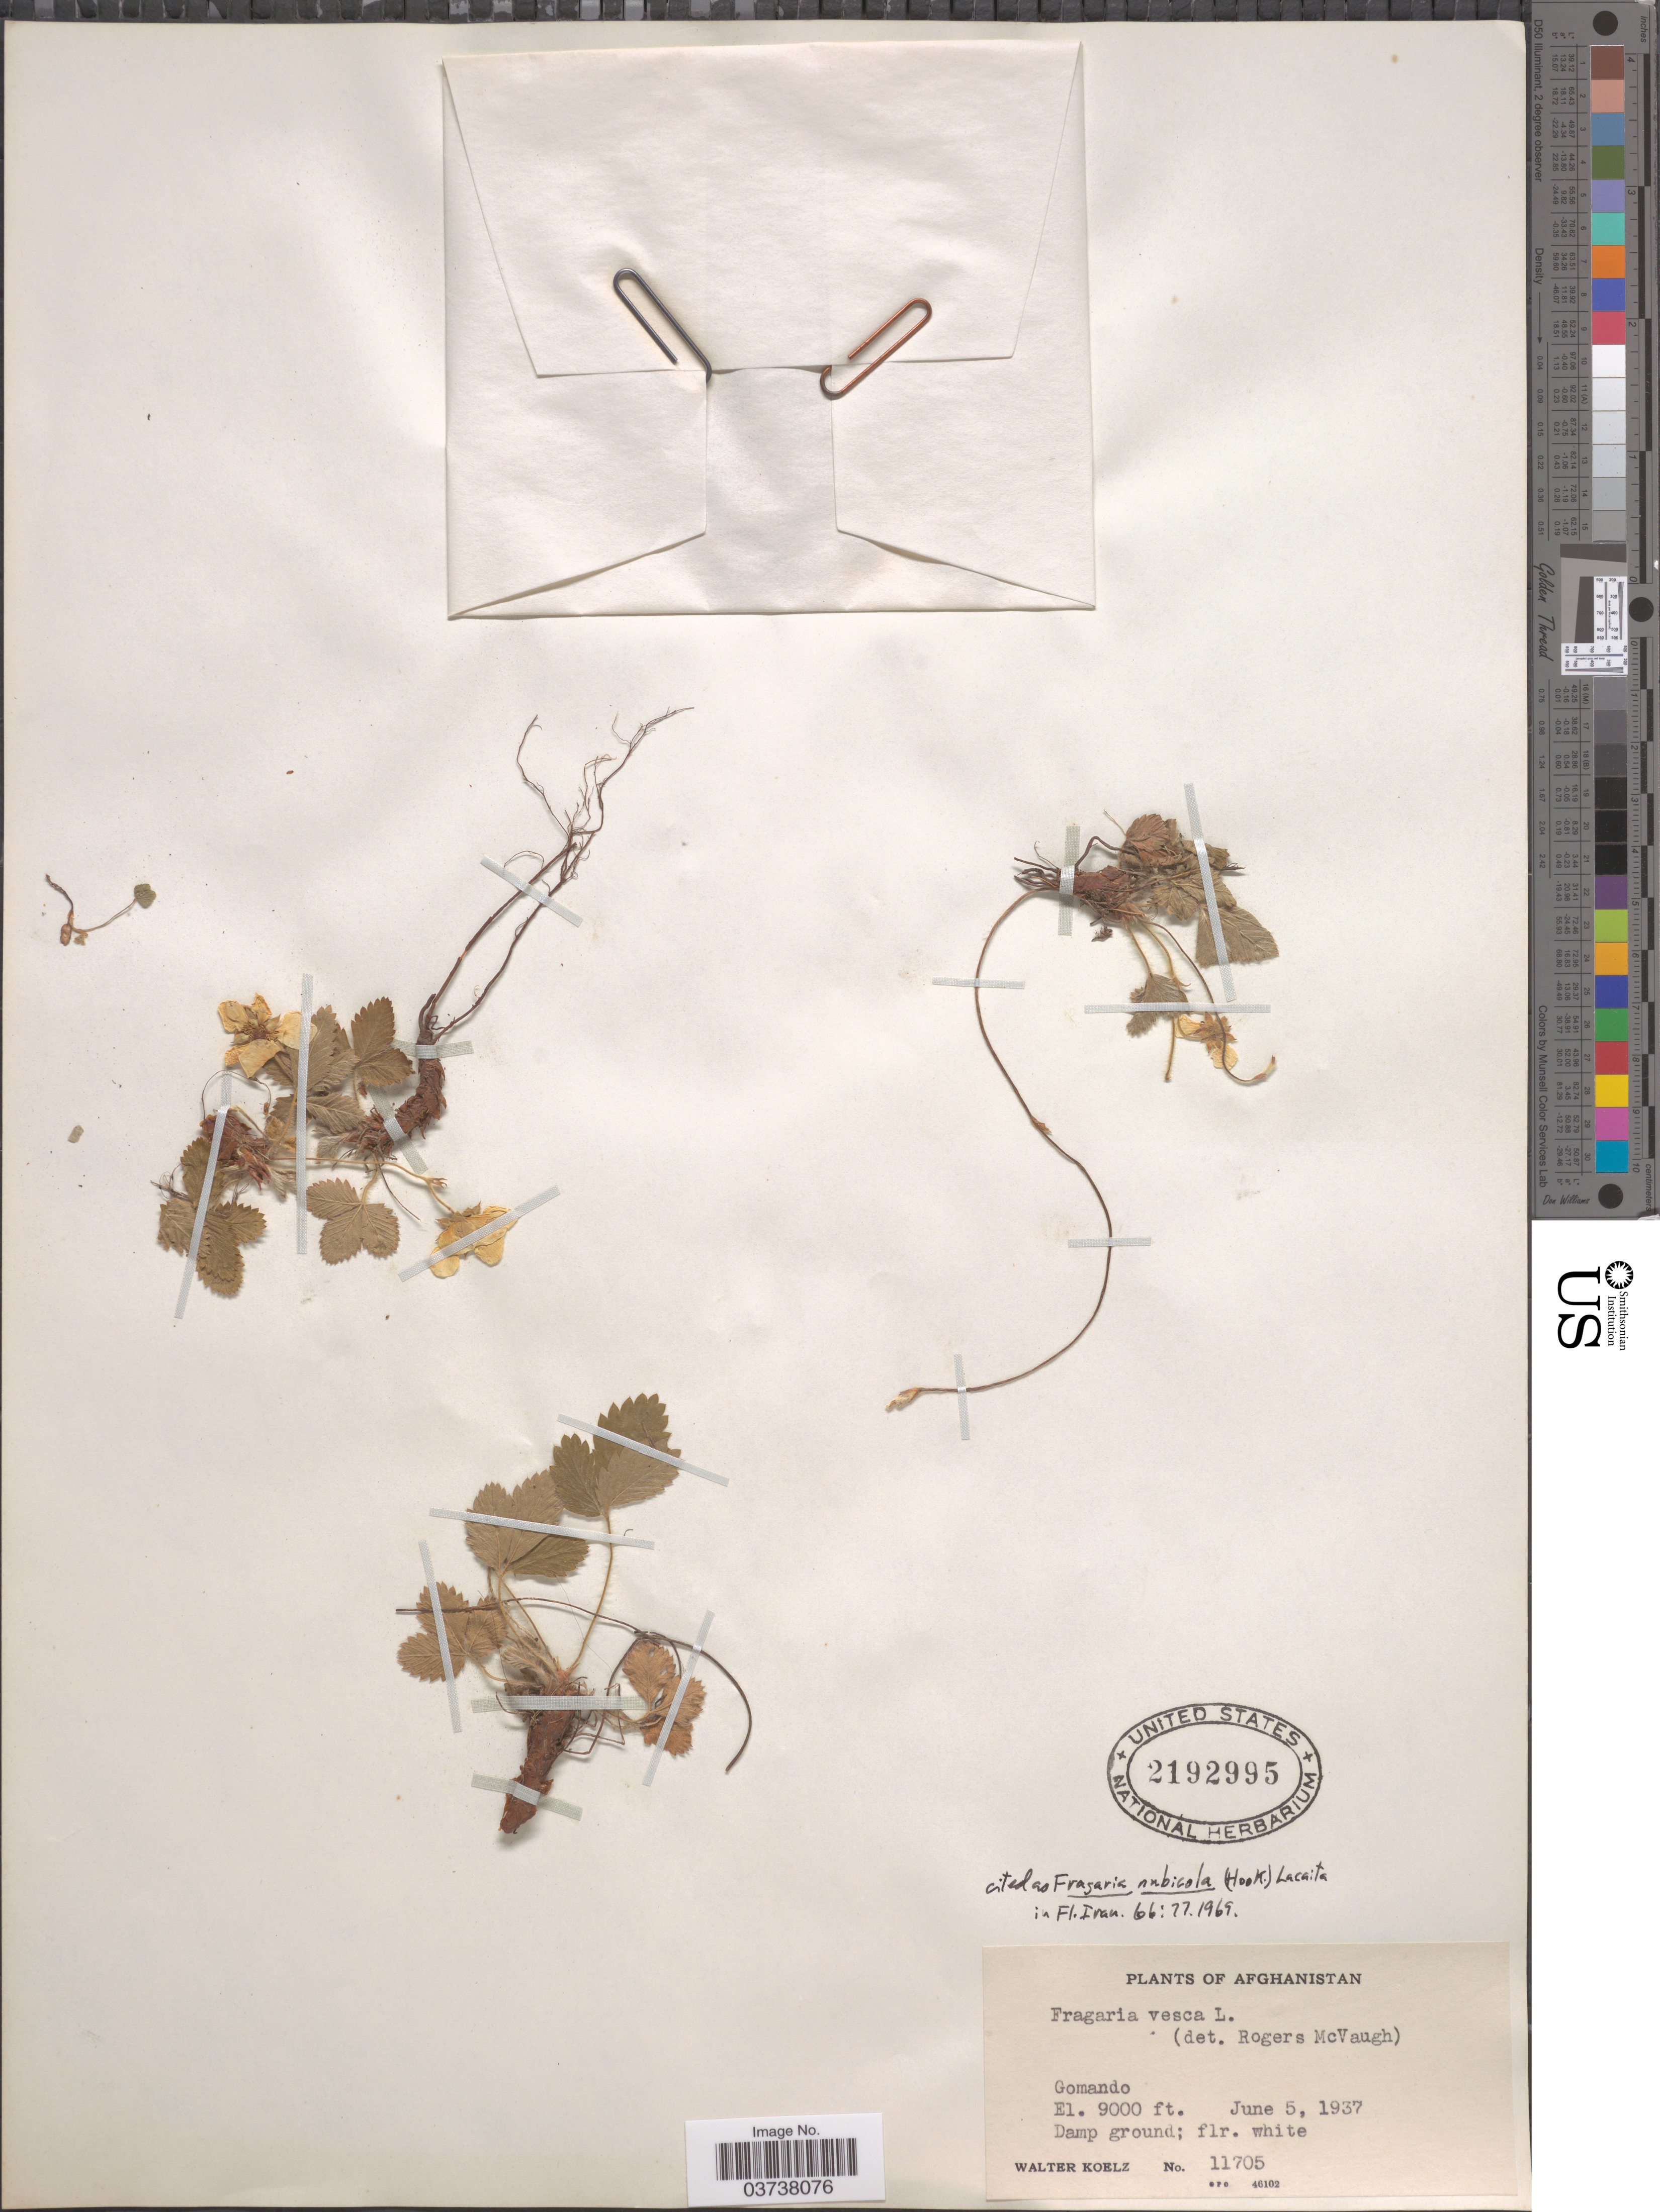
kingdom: Plantae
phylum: Tracheophyta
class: Magnoliopsida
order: Rosales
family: Rosaceae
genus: Fragaria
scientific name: Fragaria nubicola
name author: (Hook. f.) Lindl. ex Lacaita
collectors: W. N. Koelz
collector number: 11705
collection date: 1937-06-05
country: Afghanistan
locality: Gomando.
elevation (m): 2743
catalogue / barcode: US 2192995